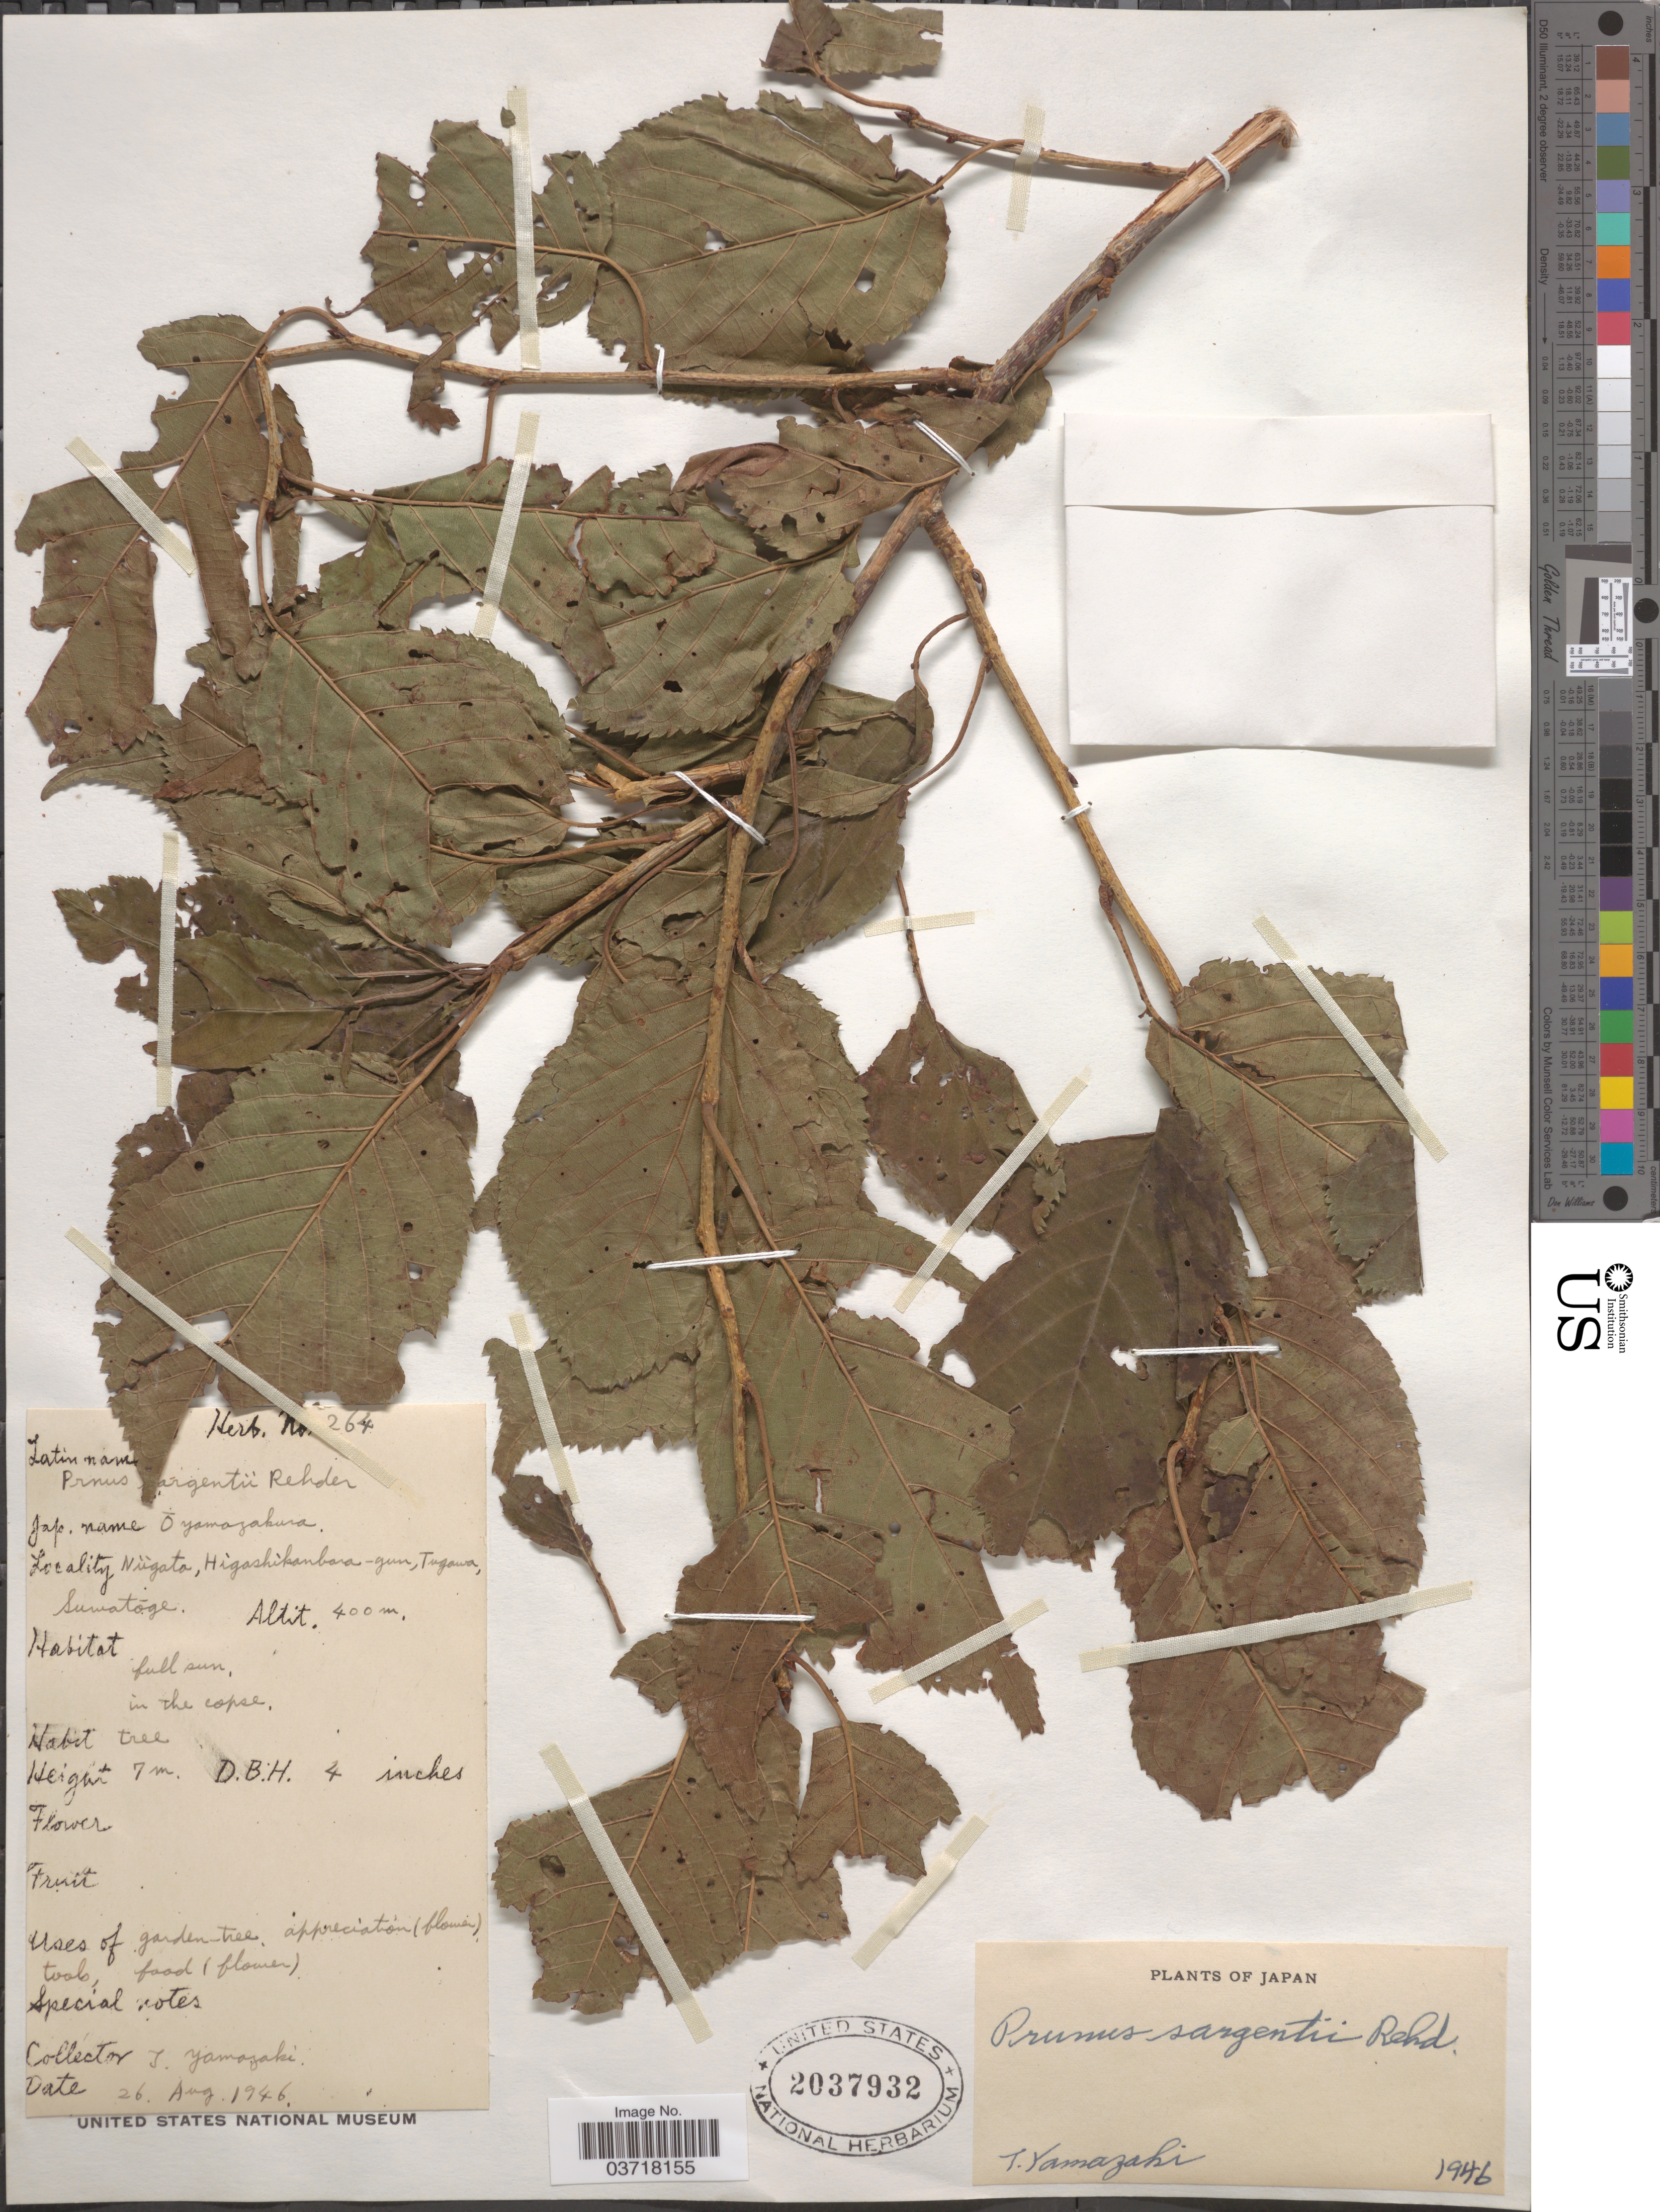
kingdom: Plantae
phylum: Tracheophyta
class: Magnoliopsida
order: Rosales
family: Rosaceae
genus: Prunus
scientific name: Prunus sargentii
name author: Rehder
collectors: T. Yamazaki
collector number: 264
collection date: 1946-08-26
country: Japan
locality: Nügata, Higashikanbara - gun, Tugawa, Suwatöge.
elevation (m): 400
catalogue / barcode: US 2037932